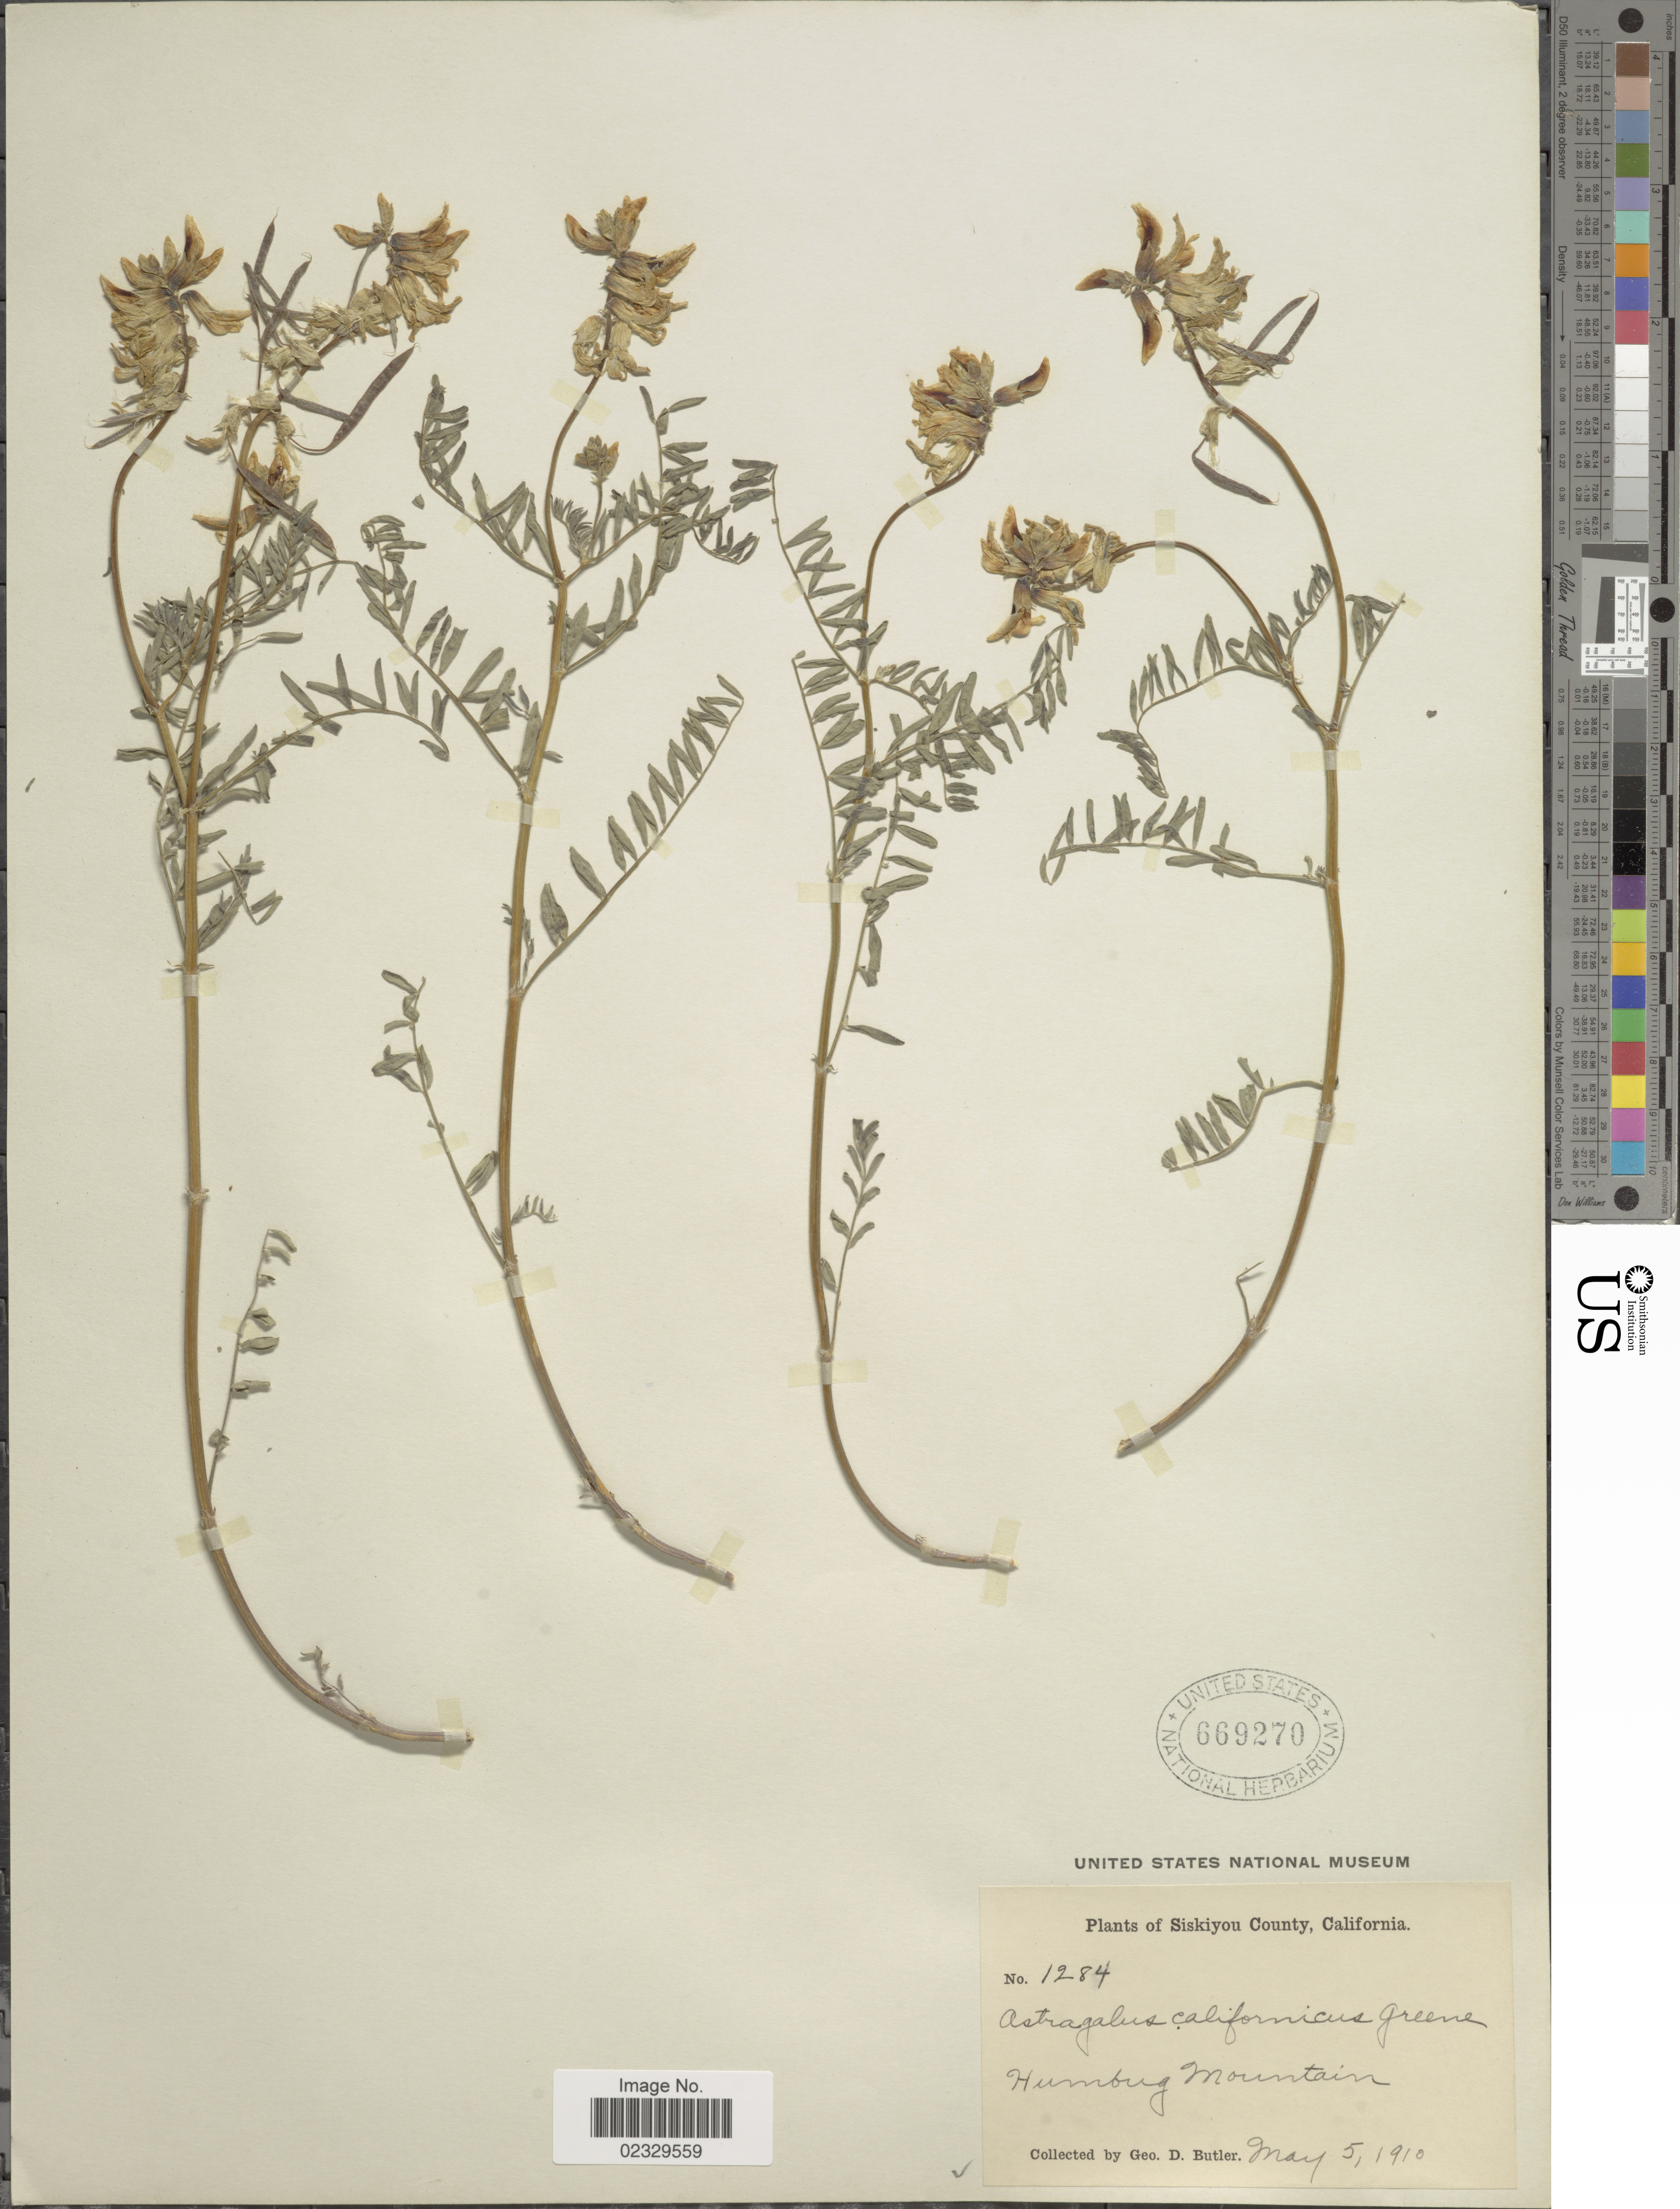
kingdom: Plantae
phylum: Tracheophyta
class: Magnoliopsida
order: Fabales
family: Fabaceae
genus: Astragalus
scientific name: Astragalus californicus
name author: (A. Gray) Greene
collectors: G. D. Butler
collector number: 1284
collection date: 1910-05-05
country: United States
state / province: California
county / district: Siskiyou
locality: Siskiyou County. Humbug Mountain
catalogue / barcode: US 669270